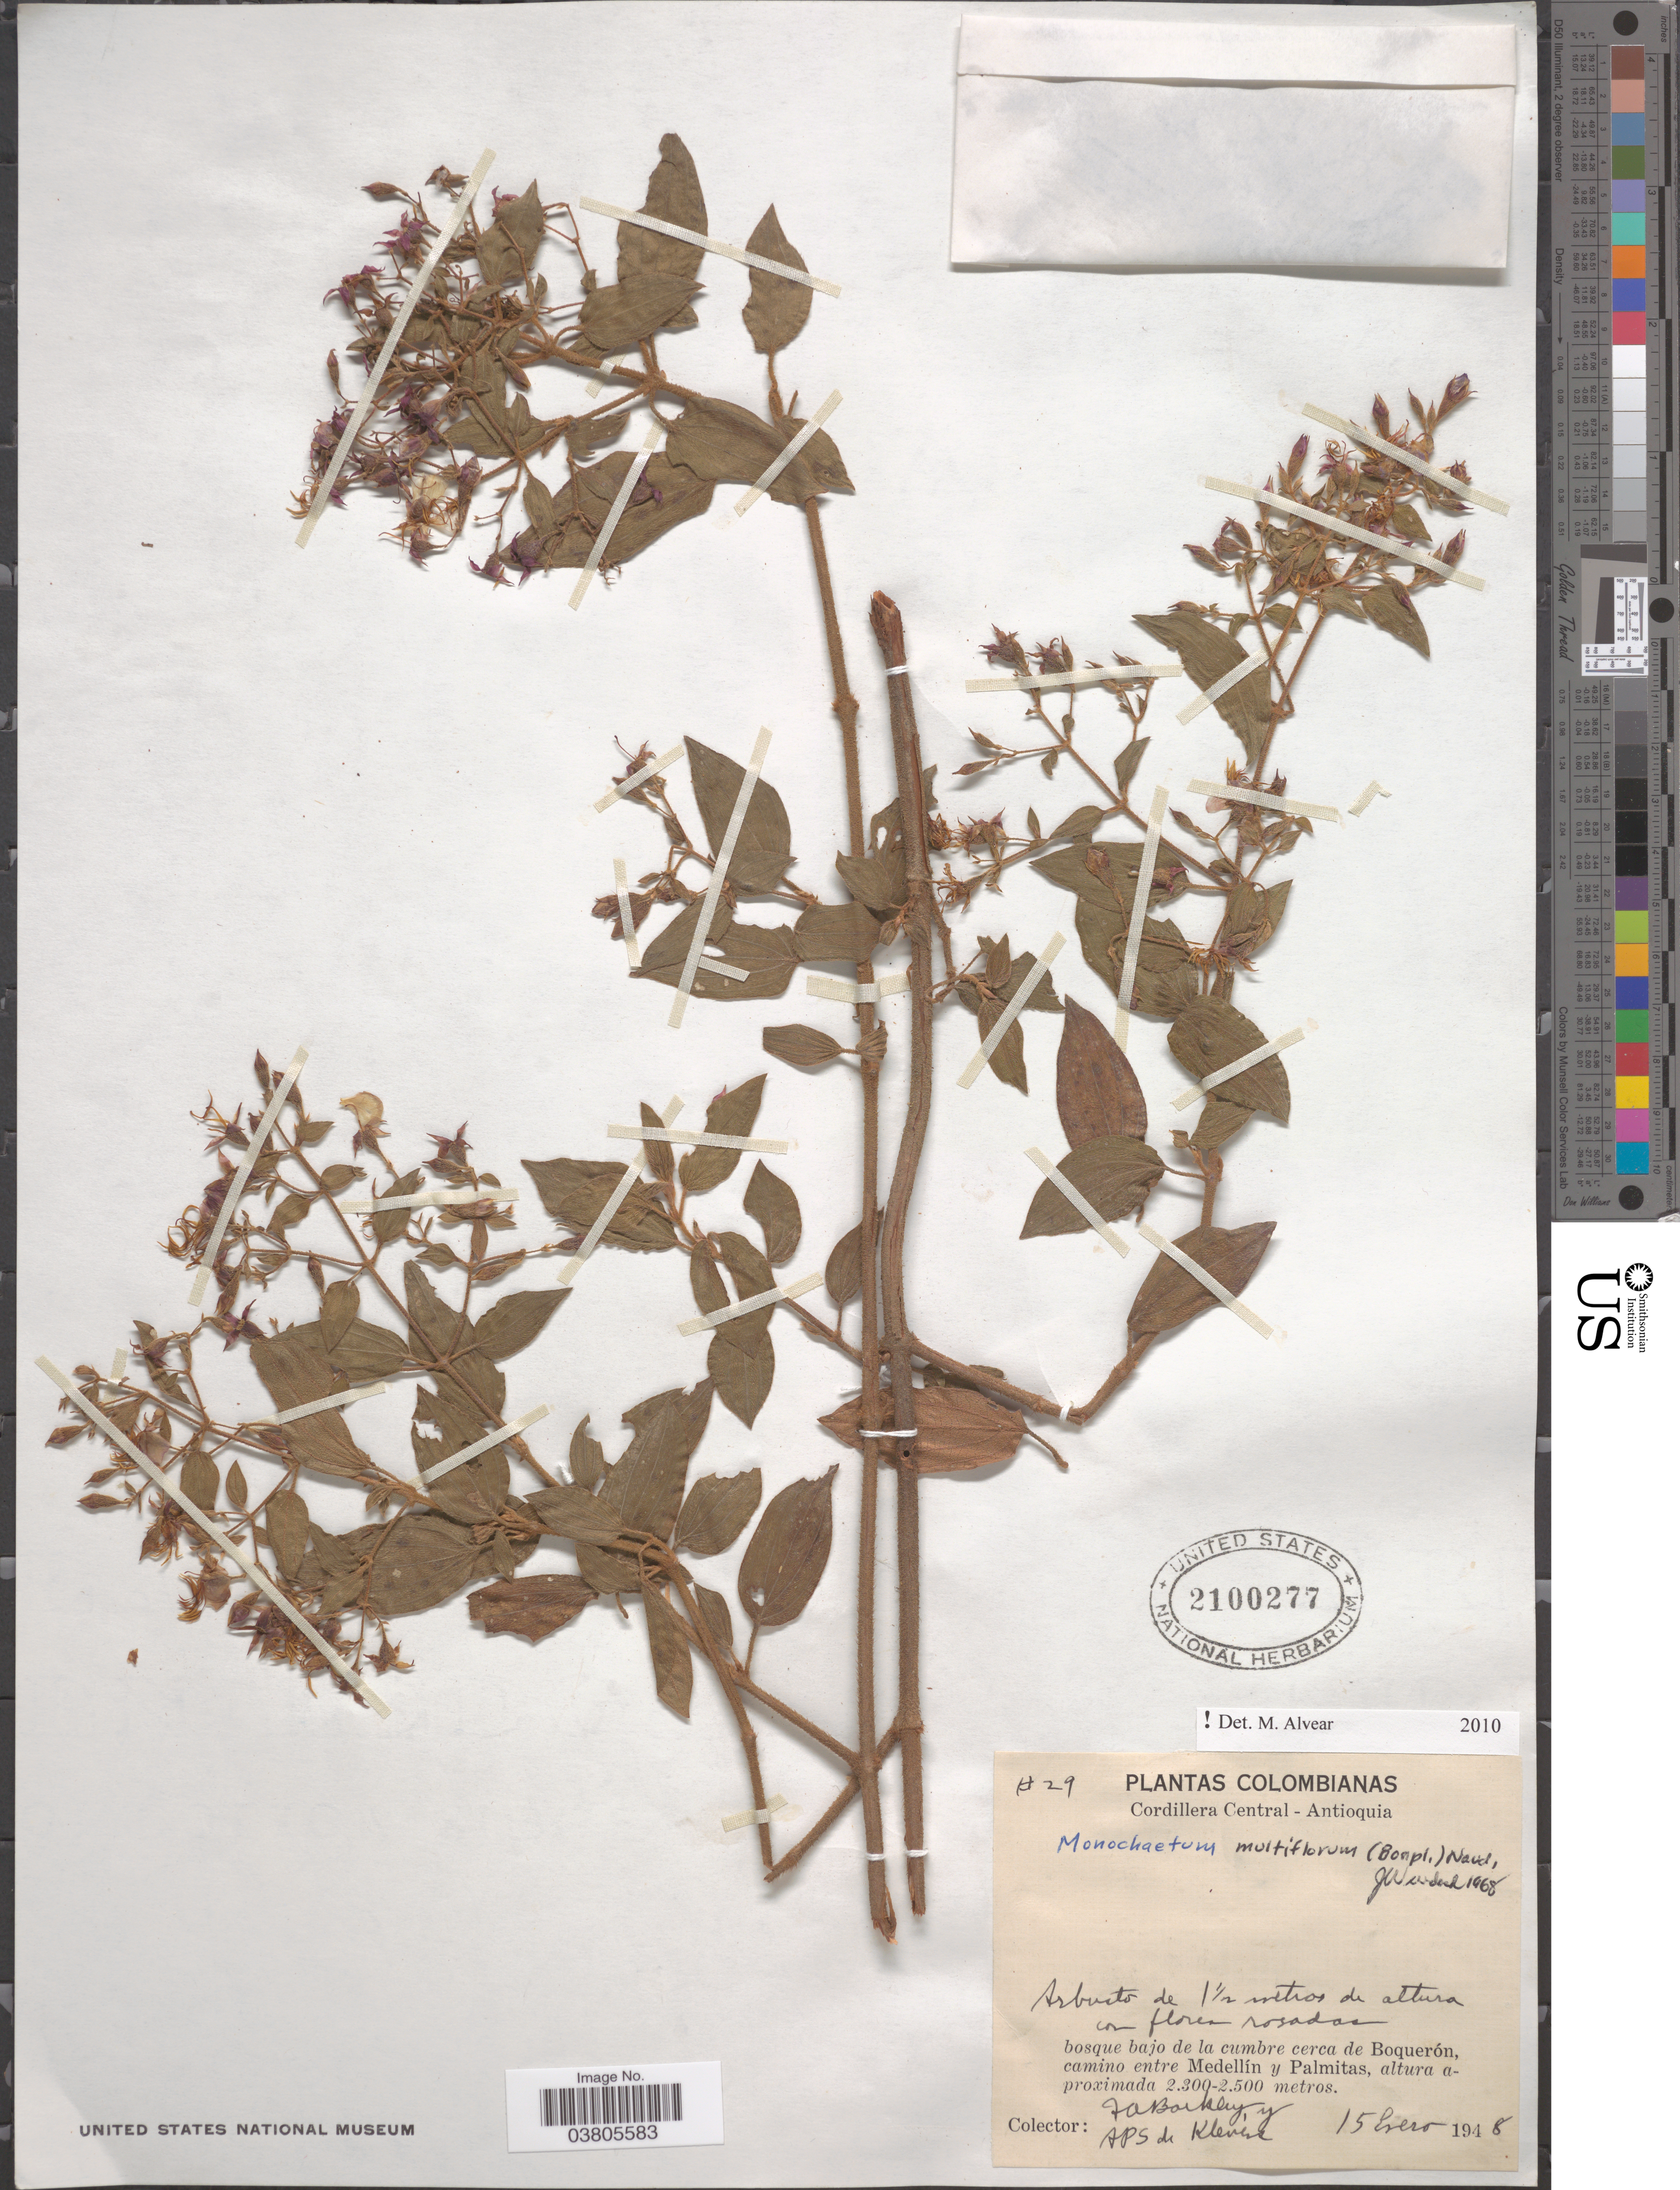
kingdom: Plantae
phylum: Tracheophyta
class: Magnoliopsida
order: Myrtales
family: Melastomataceae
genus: Monochaetum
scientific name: Monochaetum multiflorum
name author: (Bonpl.) Naudin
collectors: F. A. Barkley & A. Klevens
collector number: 29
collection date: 1948-01-15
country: Colombia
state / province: Antioquia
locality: Cordillera Central. Bosque bajo de la cumbre cerca de Boquerón, camino entre Medellín y Palmitas.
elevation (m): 2300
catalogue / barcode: US 2100277